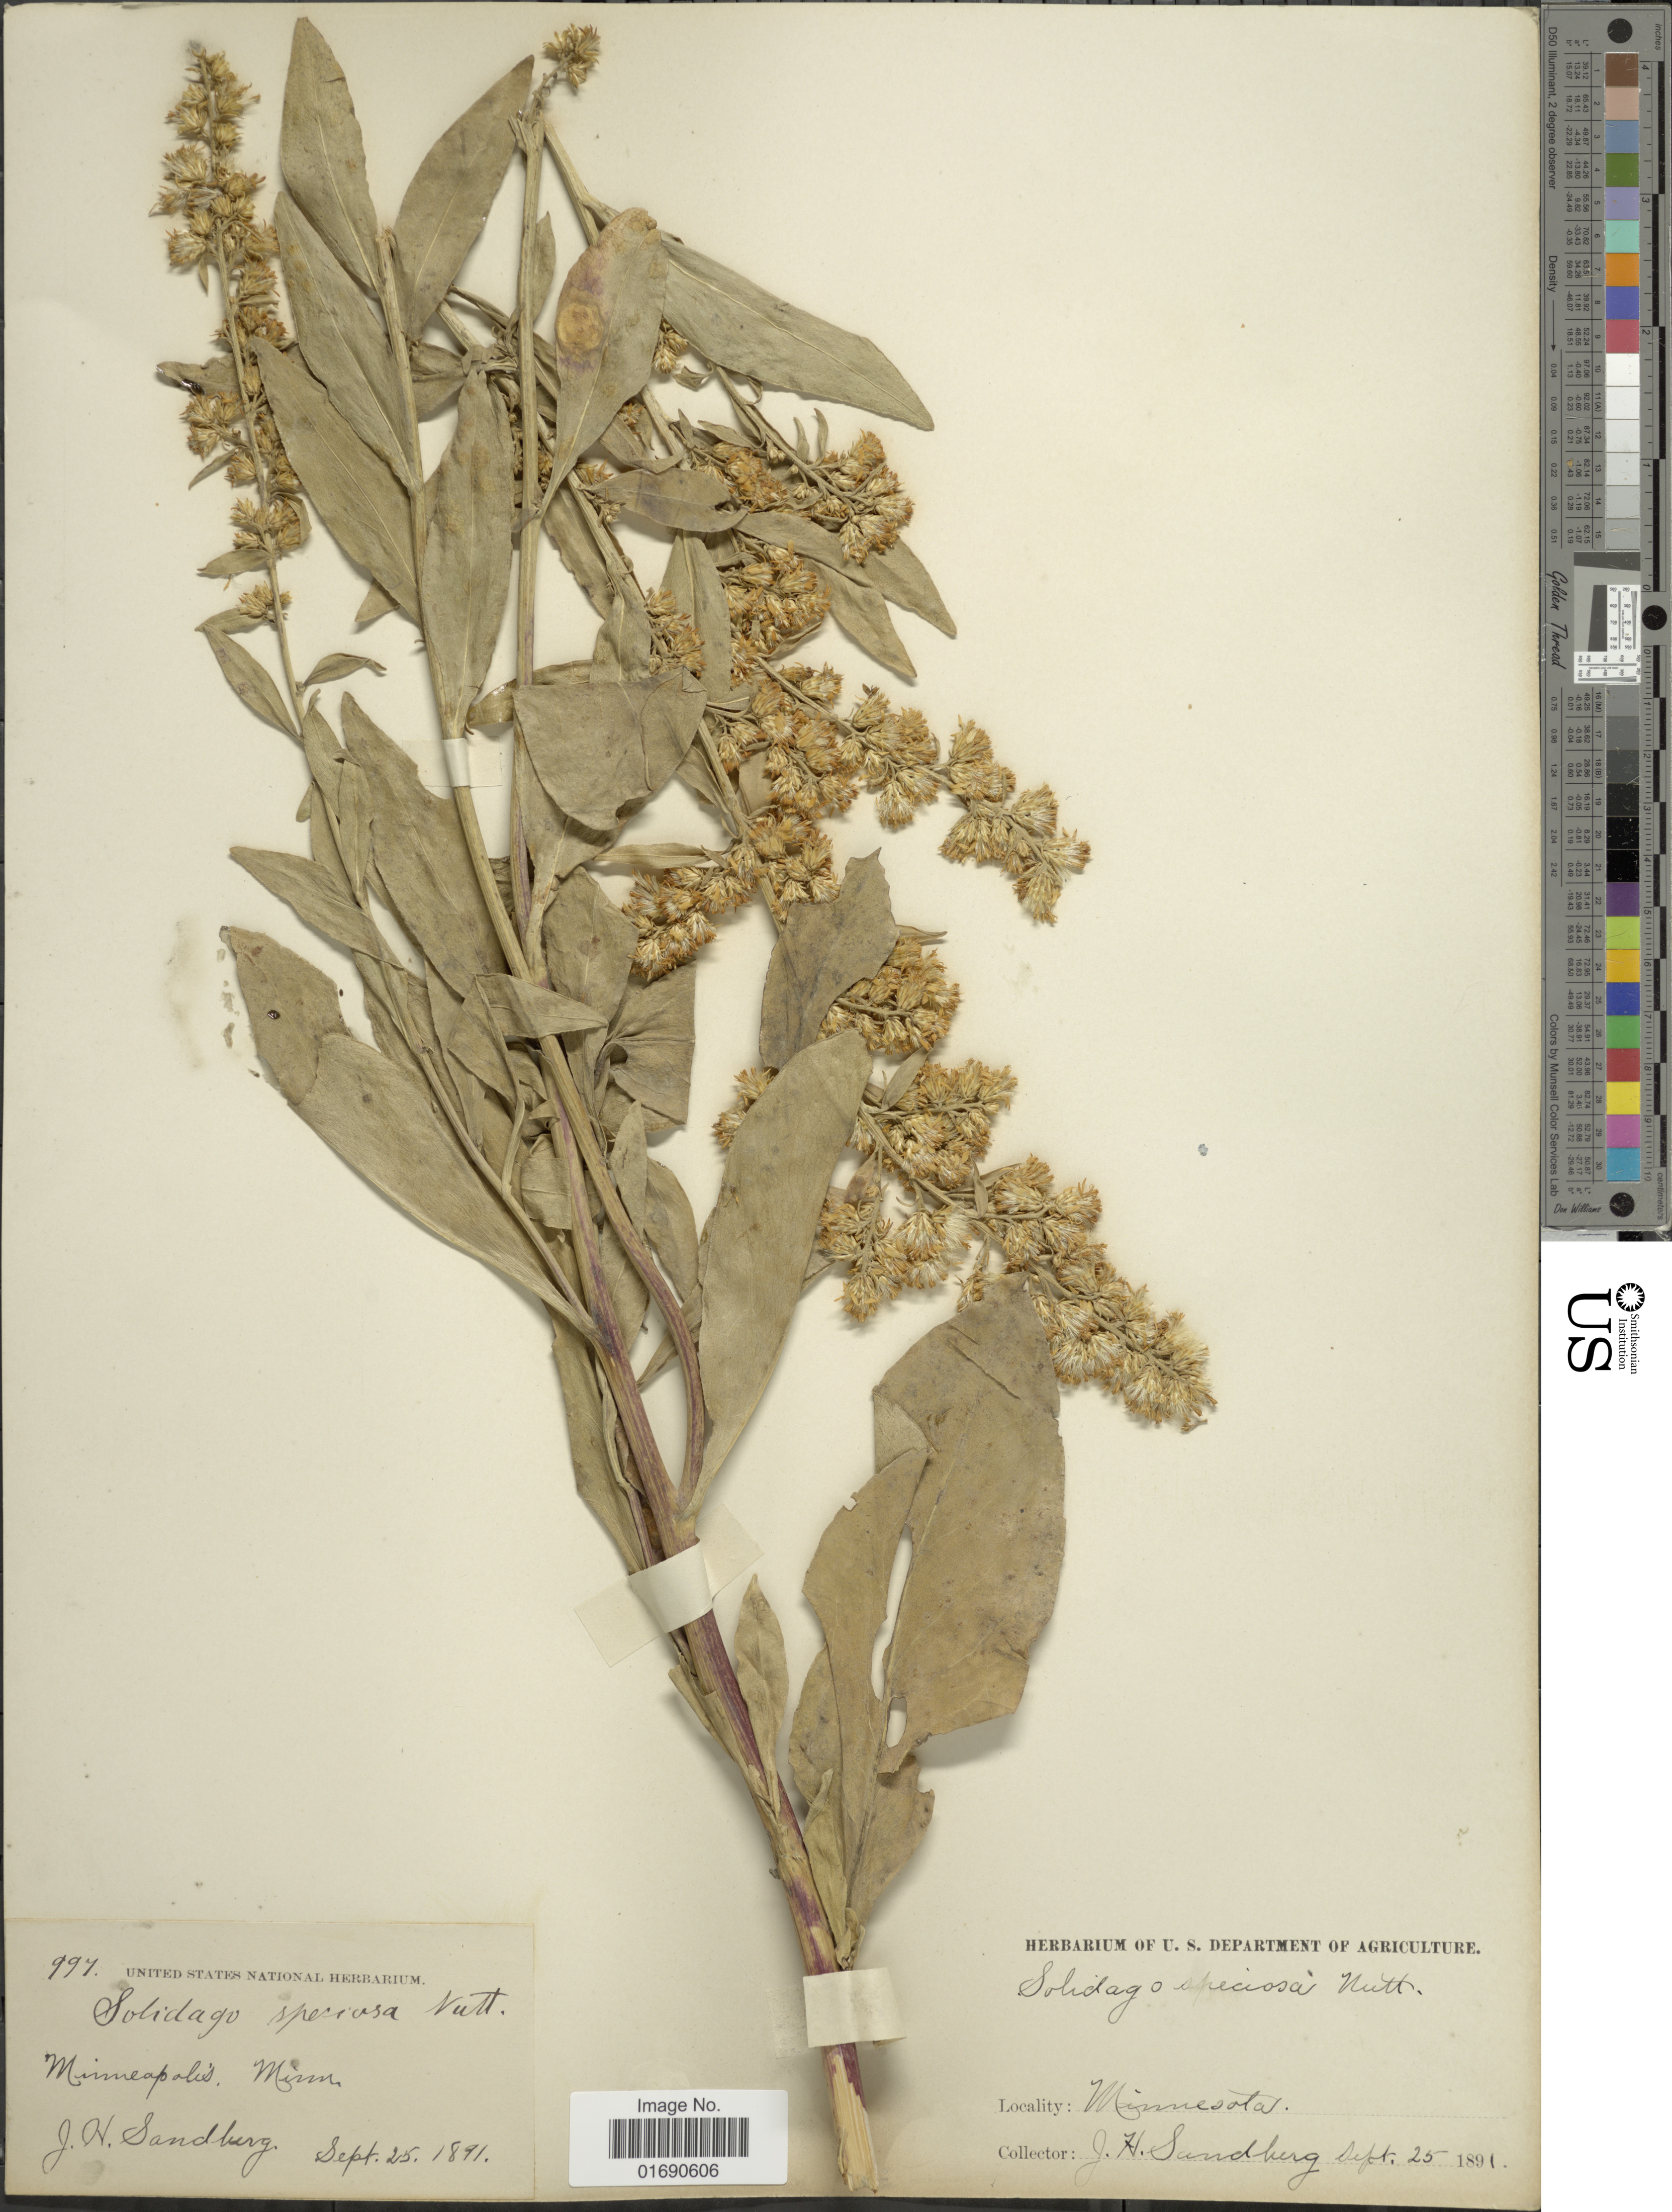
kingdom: Plantae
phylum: Tracheophyta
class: Magnoliopsida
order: Asterales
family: Asteraceae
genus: Solidago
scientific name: Solidago speciosa var. angustata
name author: Torr. & A. Gray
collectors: J. H. Sandberg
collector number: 997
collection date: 1891-09-25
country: United States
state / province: Minnesota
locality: Minneapolis